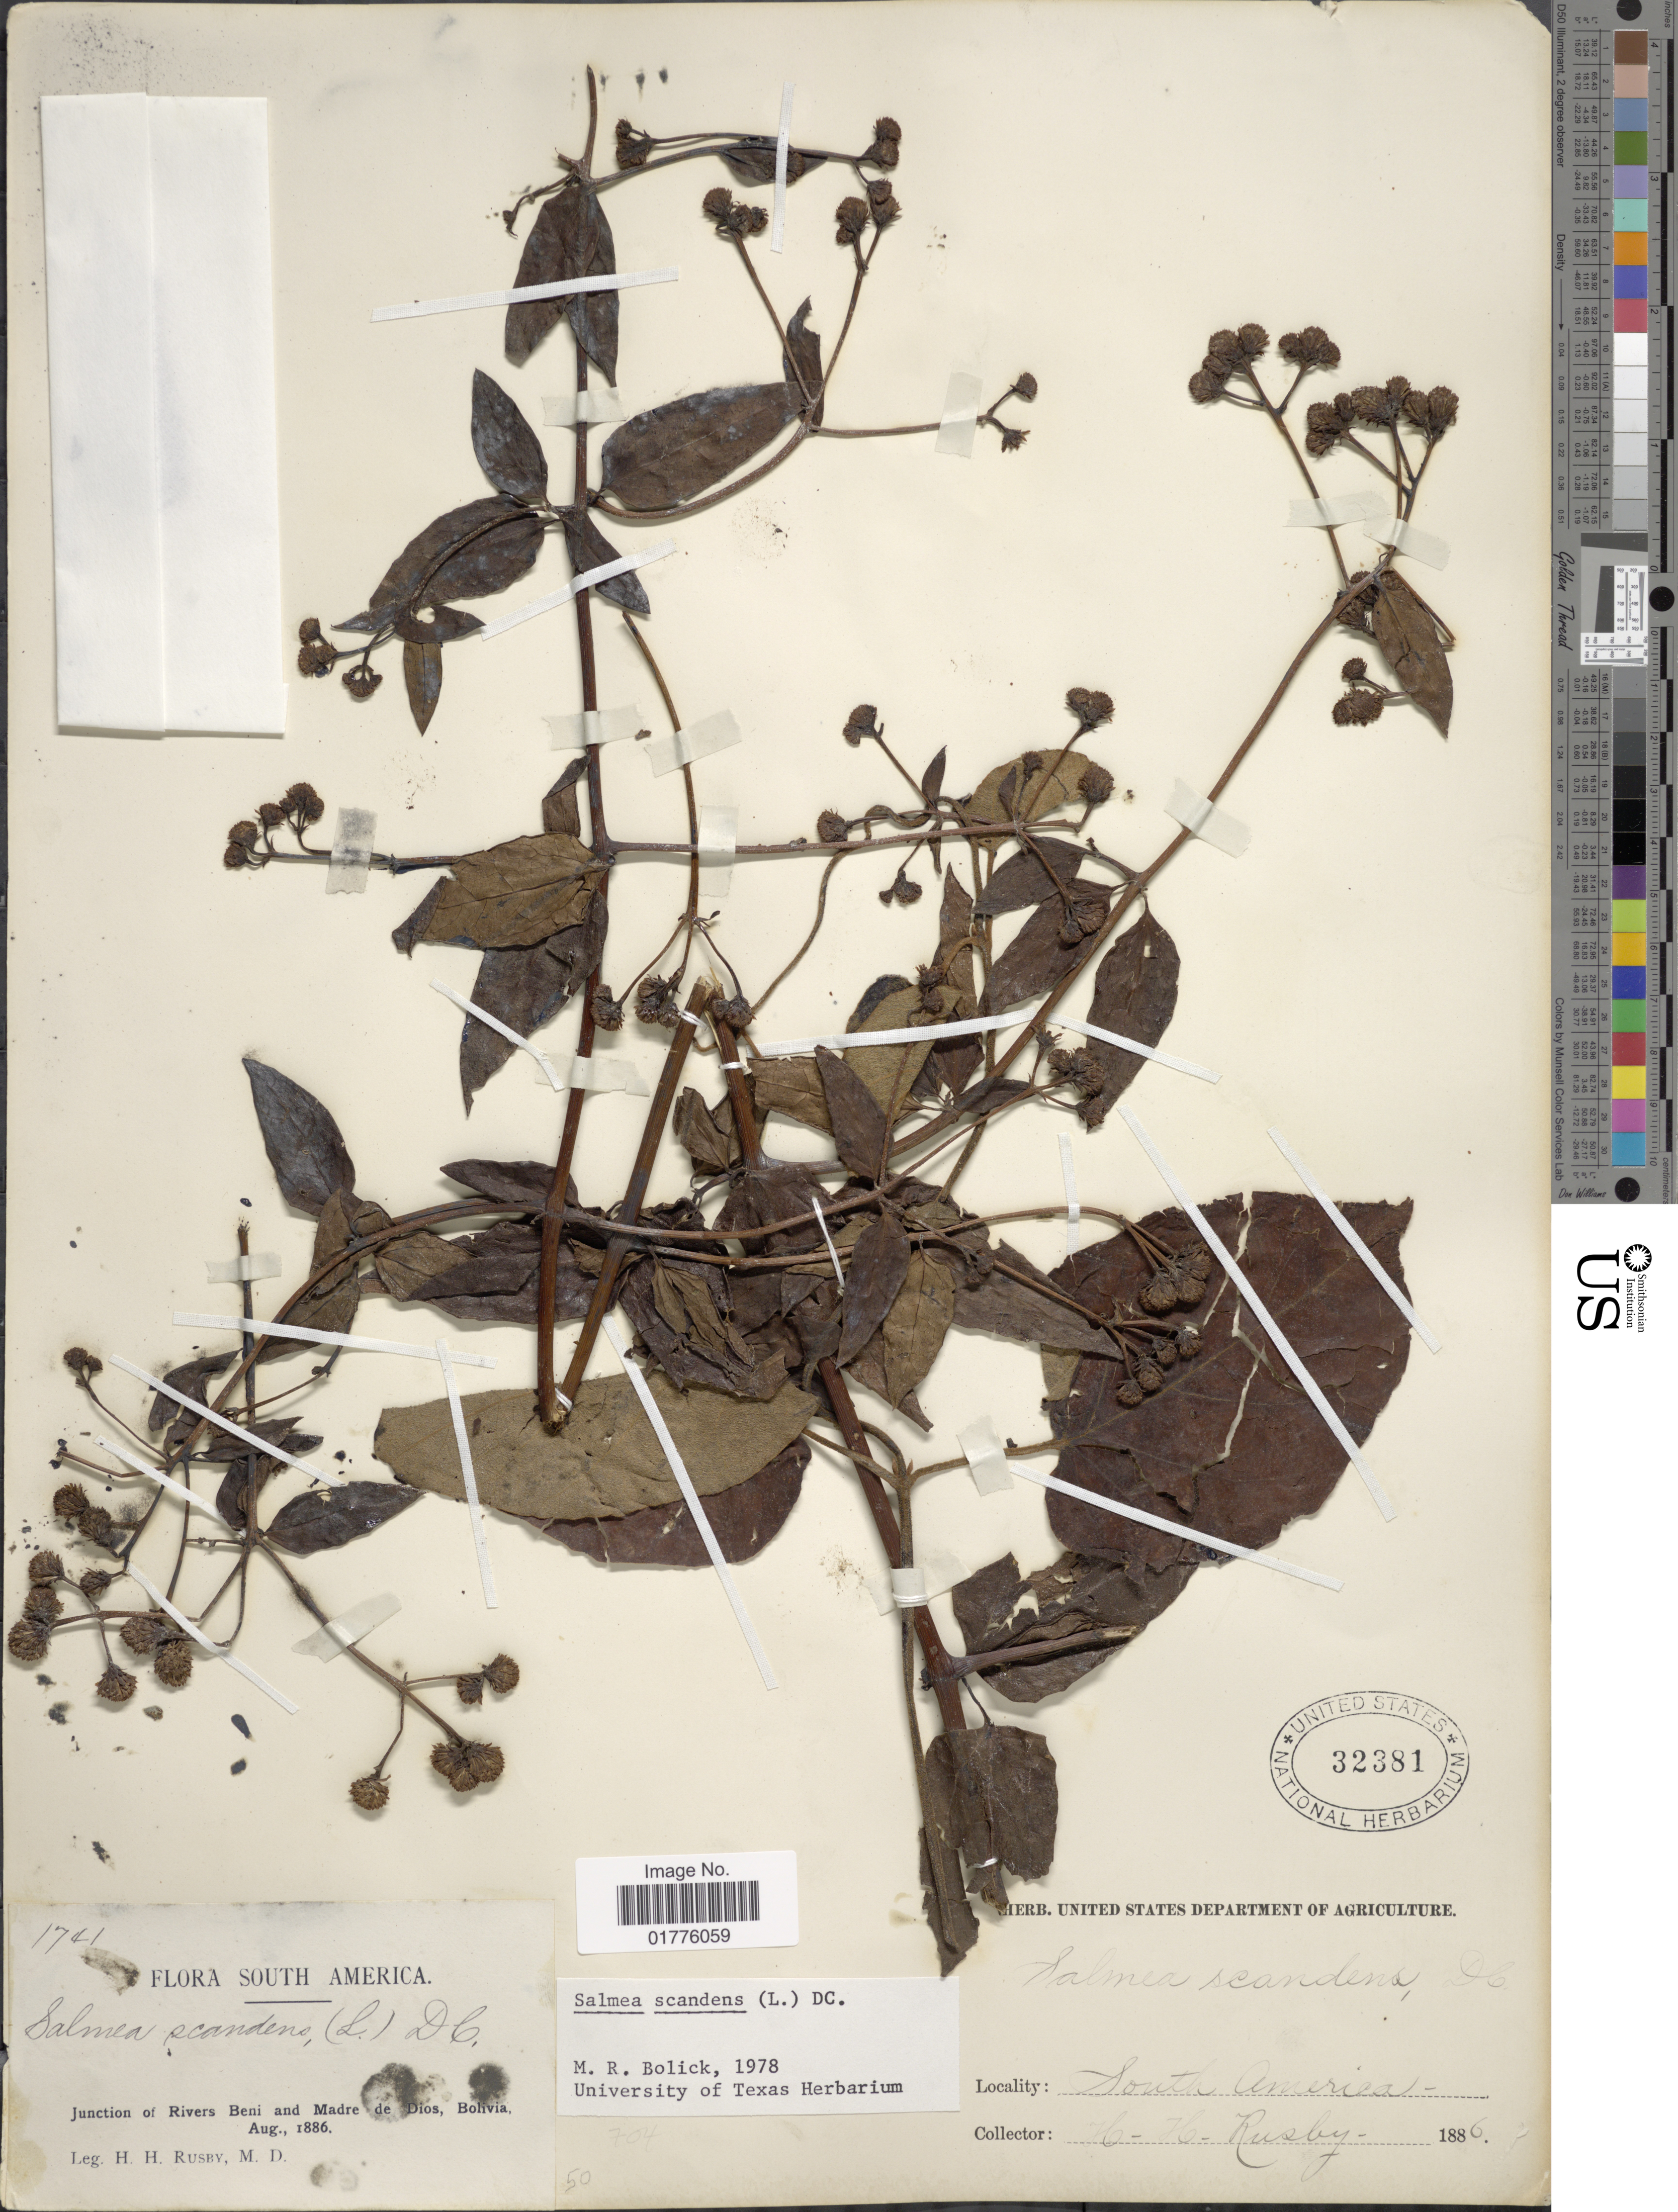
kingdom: Plantae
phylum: Tracheophyta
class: Magnoliopsida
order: Asterales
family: Asteraceae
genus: Salmea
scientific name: Salmea scandens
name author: (L.) DC.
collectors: H. H. Rusby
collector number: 174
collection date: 1886-08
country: Bolivia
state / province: Beni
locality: Junction of Rivers Beni and Madre de Dios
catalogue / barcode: US 32381